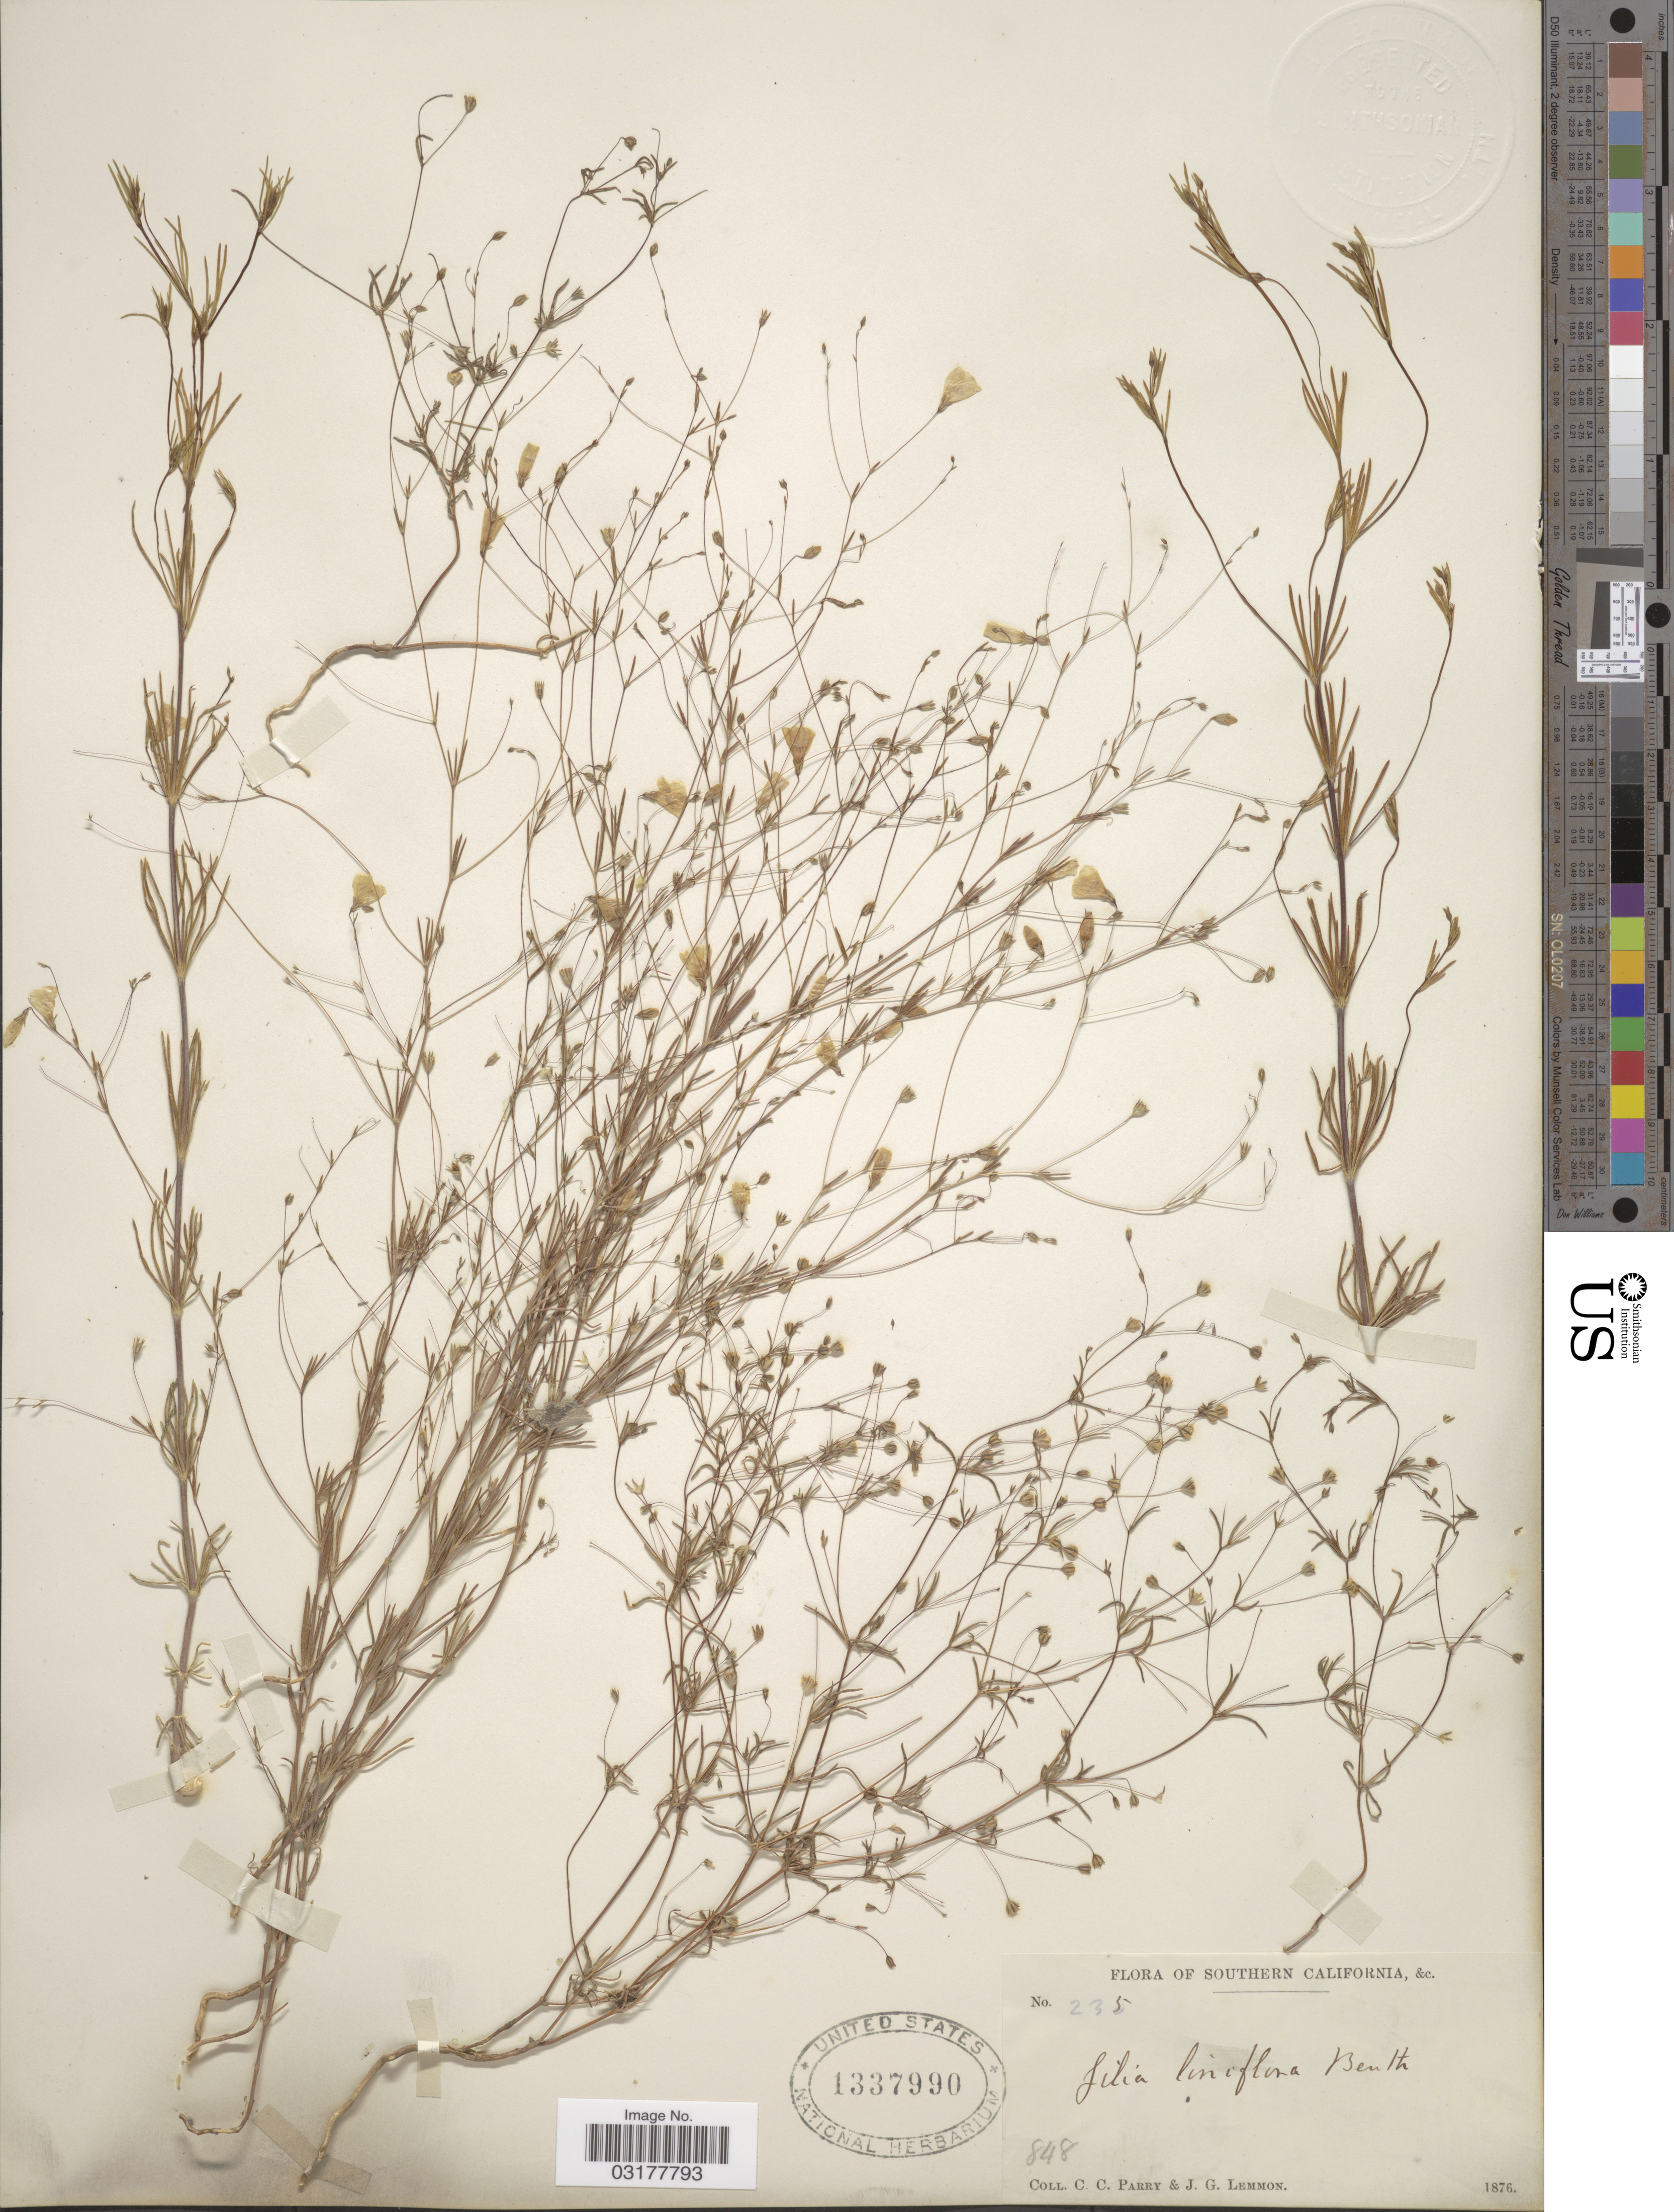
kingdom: Plantae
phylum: Tracheophyta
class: Magnoliopsida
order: Ericales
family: Polemoniaceae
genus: Leptosiphon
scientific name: Leptosiphon liniflorus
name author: (Benth.) J.M. Porter & L.A. Johnson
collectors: C. C. Parry & J. Lemmon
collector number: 235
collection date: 1876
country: United States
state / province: California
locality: Southern California, &c.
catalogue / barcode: US 1337990